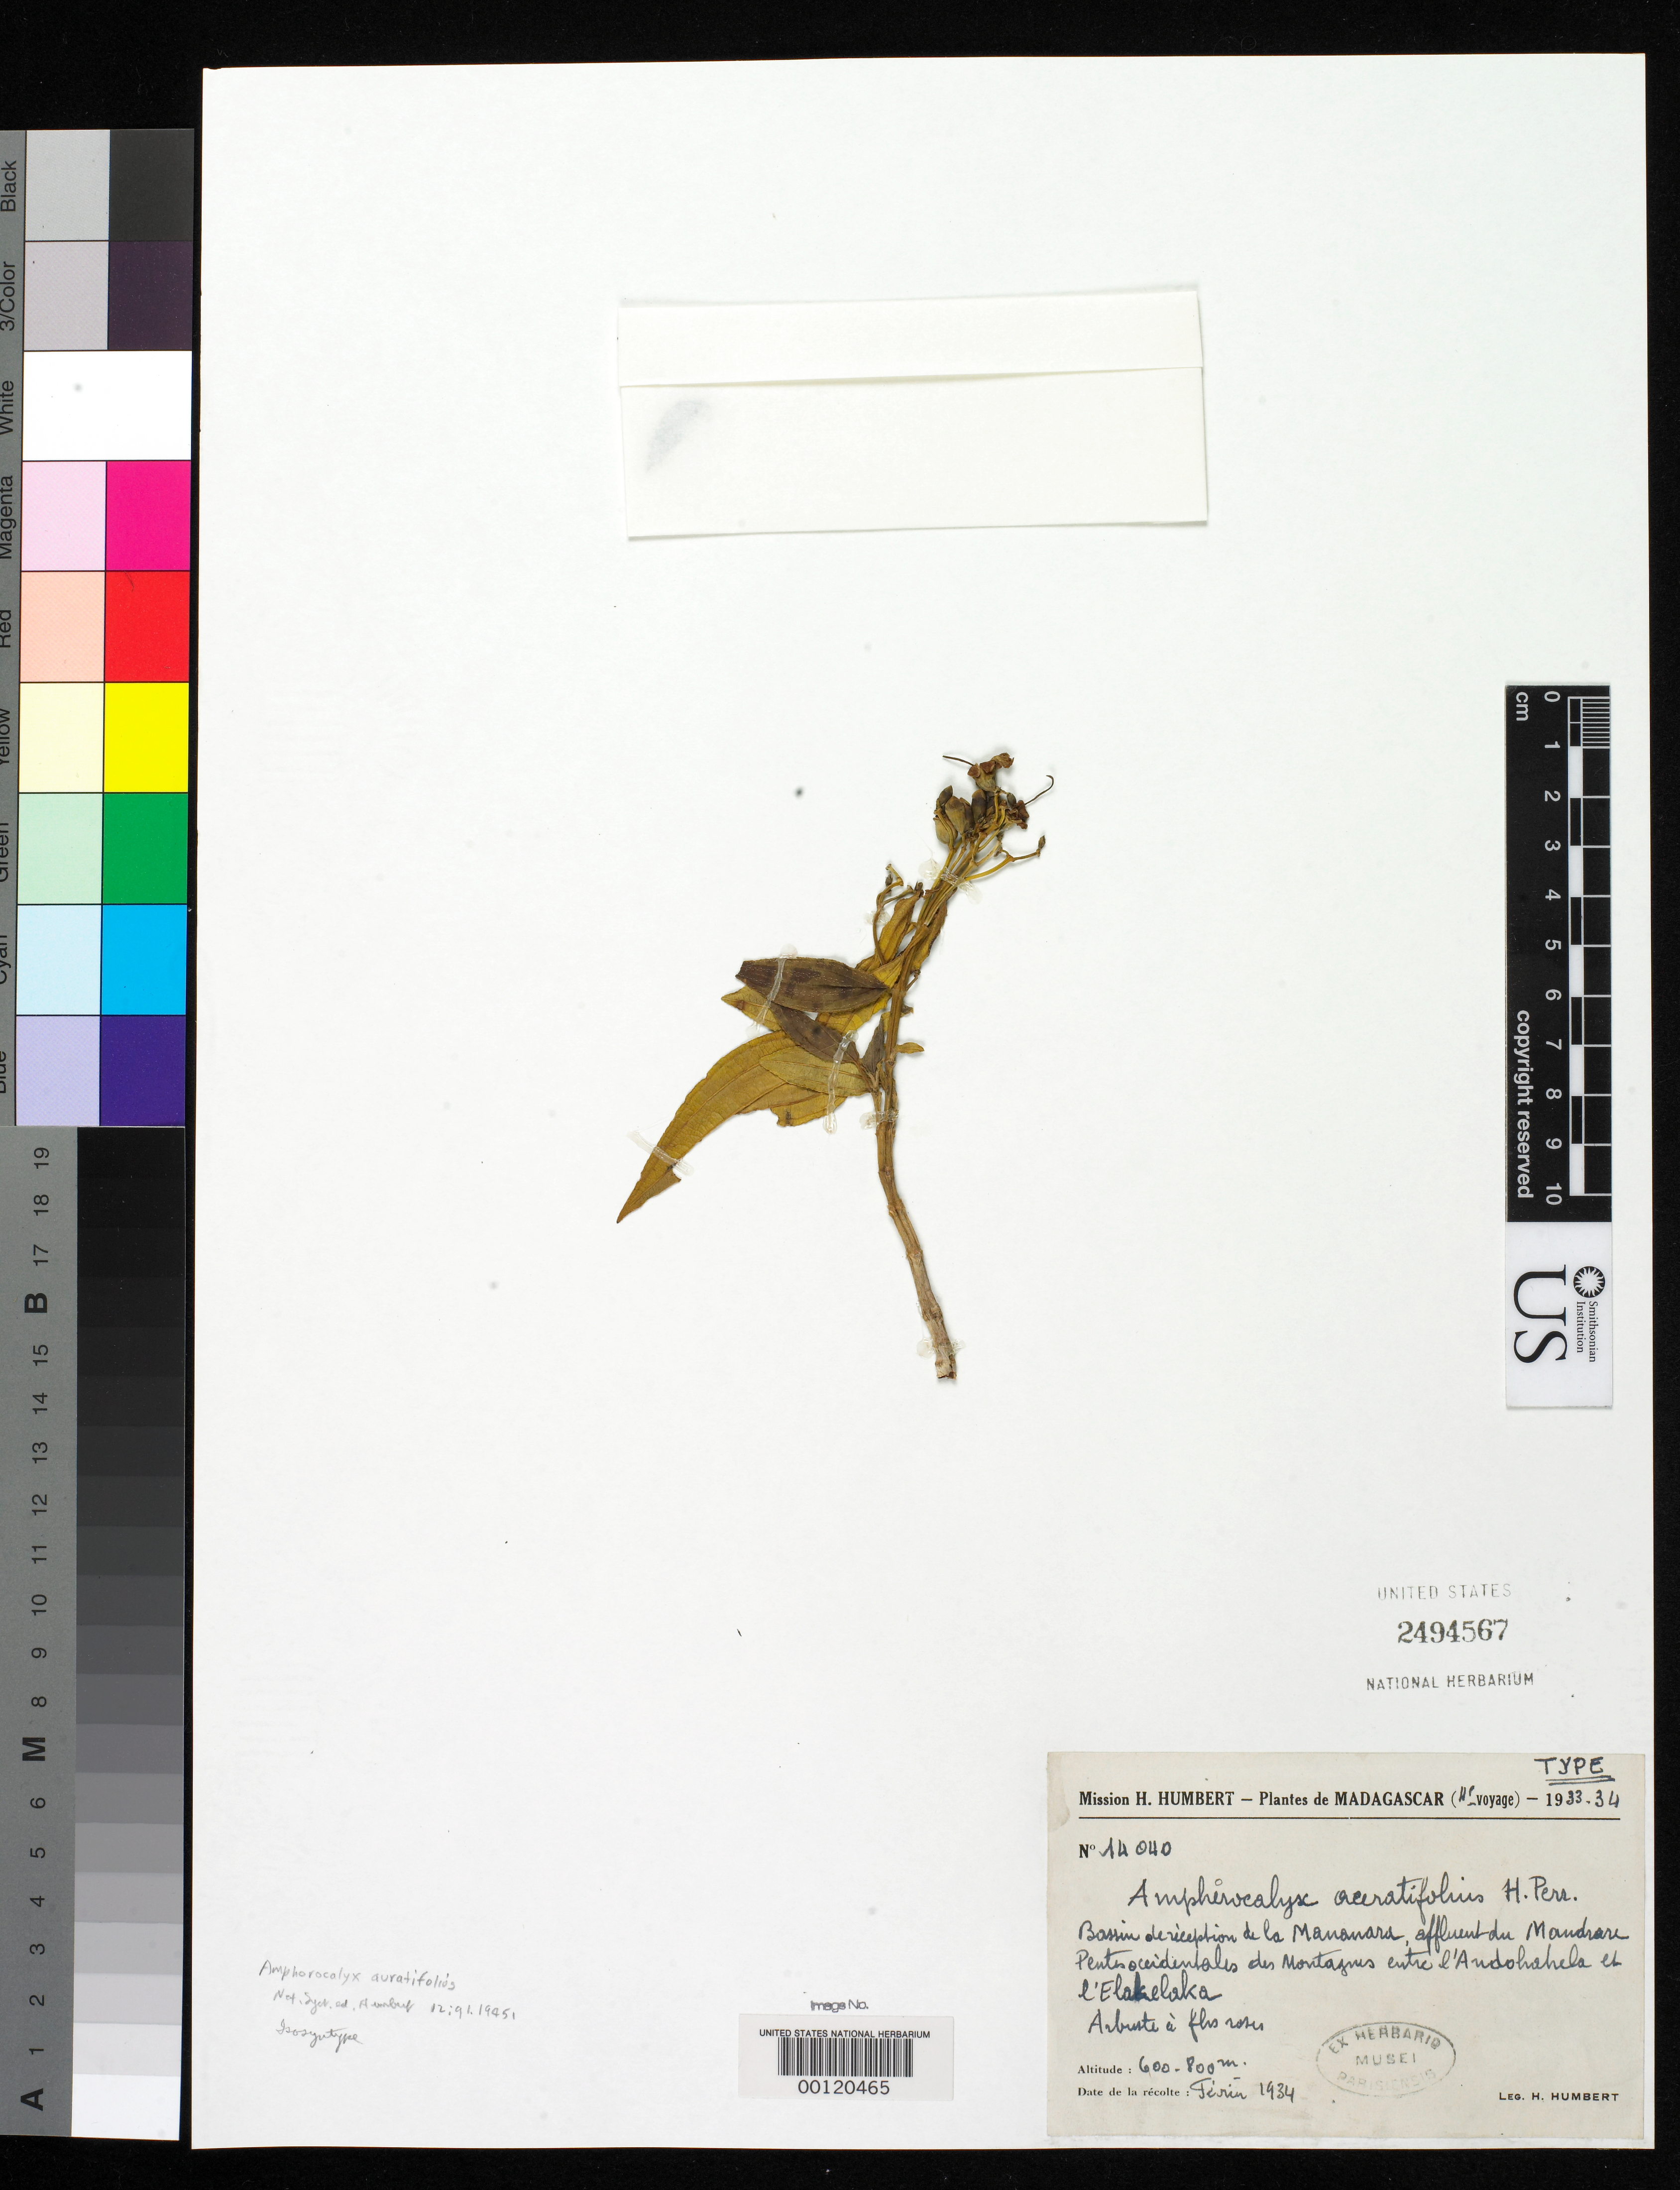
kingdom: Plantae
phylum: Tracheophyta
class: Magnoliopsida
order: Myrtales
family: Melastomataceae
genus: Amphorocalyx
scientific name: Amphorocalyx auratifolius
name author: H. Perrier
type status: Isosyntype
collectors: H. Humbert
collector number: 14040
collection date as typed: Feb 1934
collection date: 1934-02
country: Madagascar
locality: Bassin Demananara.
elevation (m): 600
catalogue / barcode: US 2494567